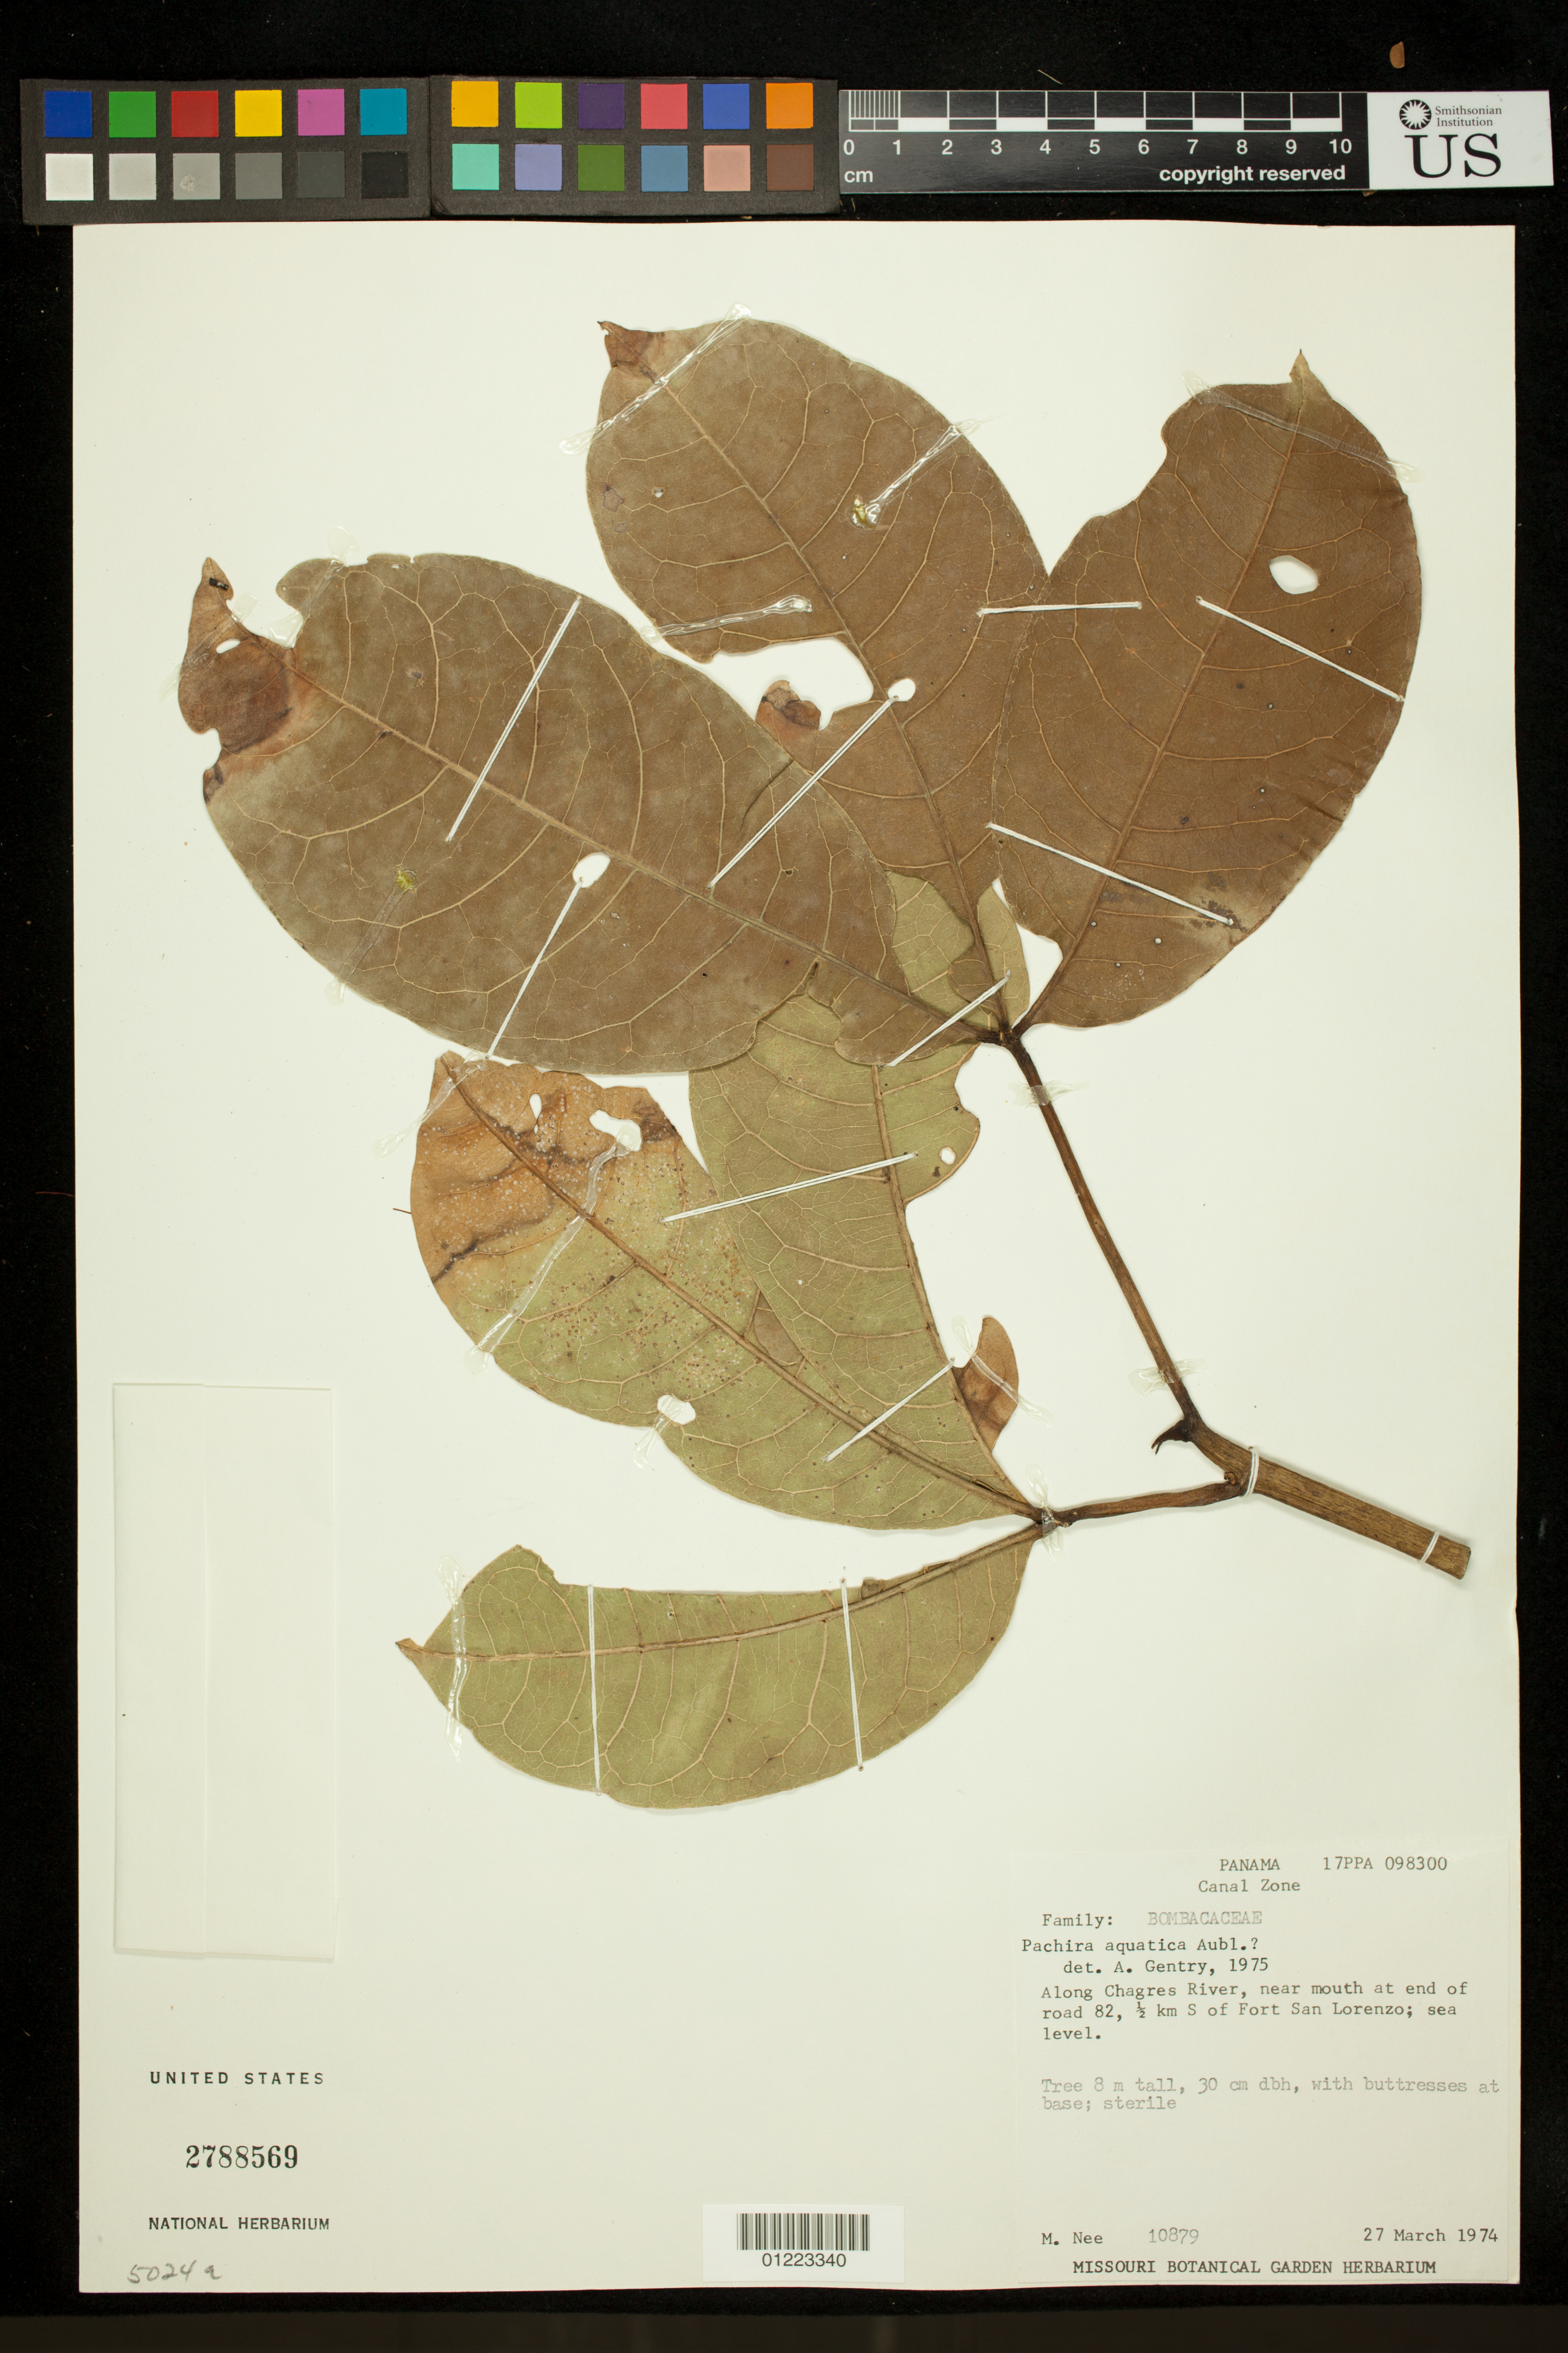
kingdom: Plantae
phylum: Tracheophyta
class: Magnoliopsida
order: Malvales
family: Malvaceae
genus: Pachira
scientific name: Pachira aquatica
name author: Aubl.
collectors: M. Nee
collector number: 10879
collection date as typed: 3/27/1974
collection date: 1974-03-27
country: Panama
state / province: Colón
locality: along Chagres River, near mouth at end of road 82, ½ km S of Fort San Lorenzo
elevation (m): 0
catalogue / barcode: US 2788569